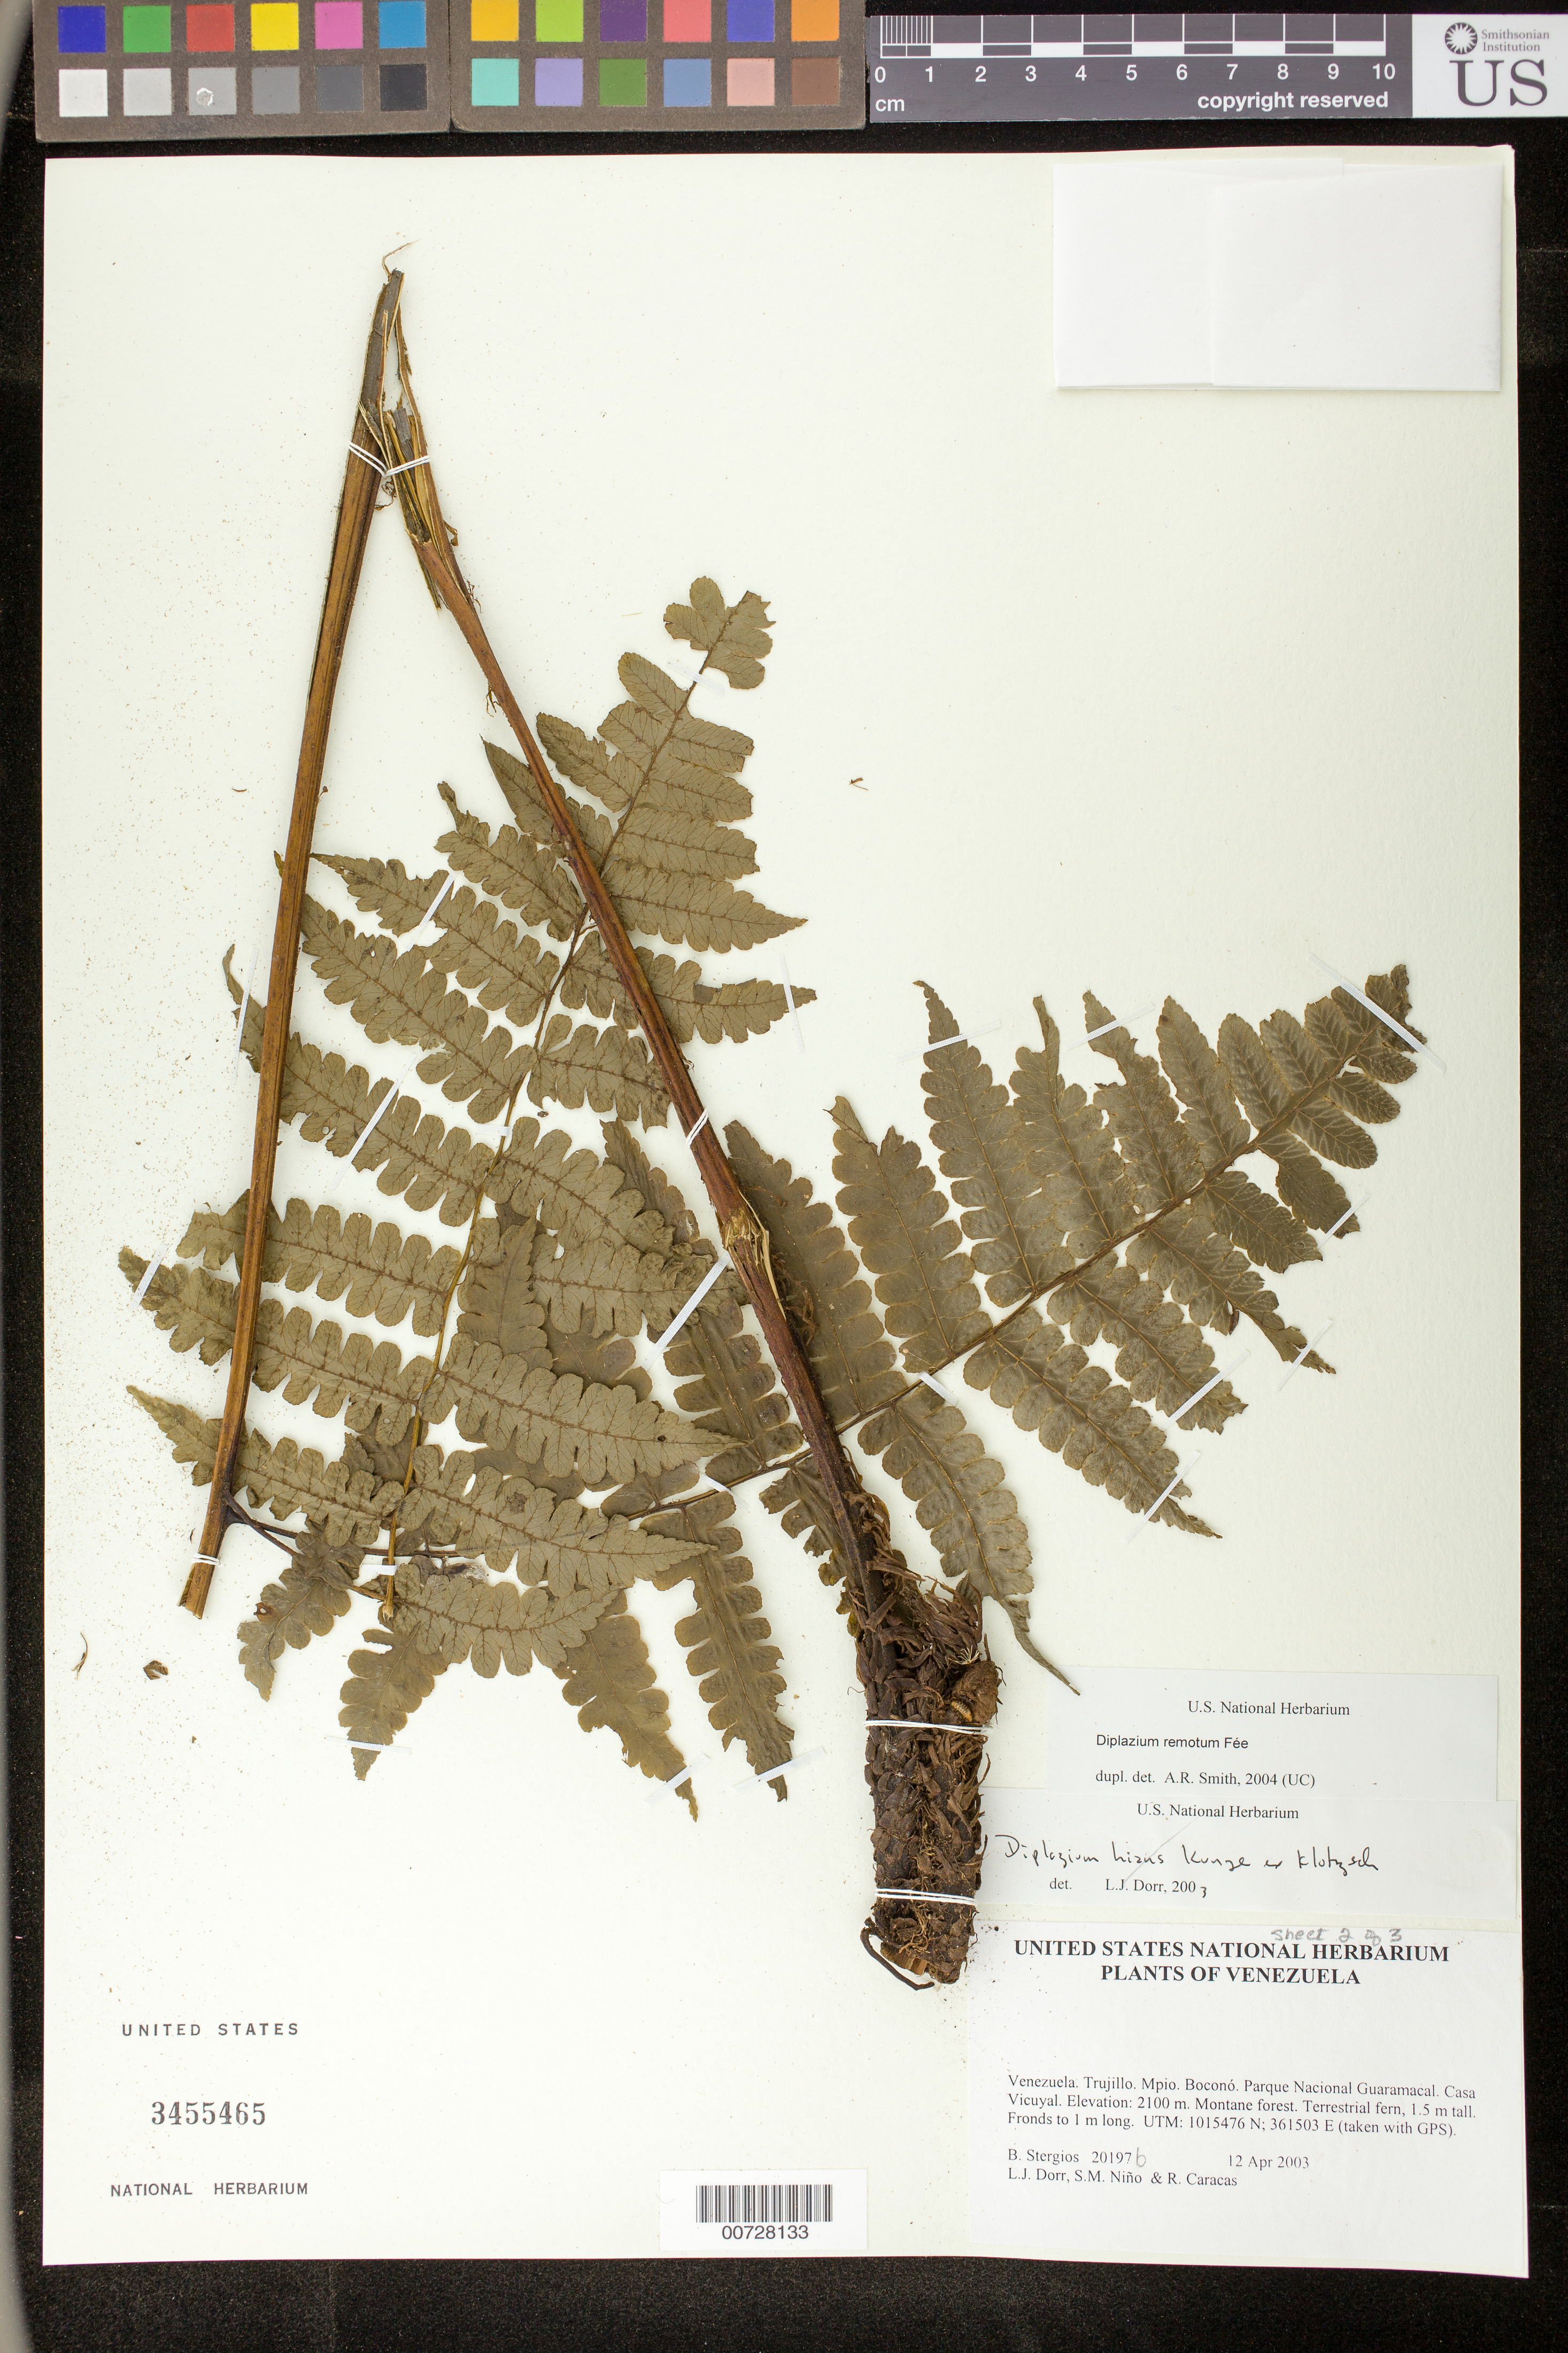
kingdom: Plantae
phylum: Tracheophyta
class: Polypodiopsida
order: Polypodiales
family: Athyriaceae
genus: Diplazium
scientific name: Diplazium remotum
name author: Fée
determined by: Smith, Alan R., (UC)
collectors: B. G. Stergios, L. J. Dorr, S. M. Niño & R. Caracas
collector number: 20197b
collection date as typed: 12 Apr 2003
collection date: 2003-04-12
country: Venezuela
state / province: Trujillo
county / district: Boconó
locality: Parque Nacional Guaramacal. Casa Vicuyal.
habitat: Montane forest.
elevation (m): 2100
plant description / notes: PORT, UC, US, VEN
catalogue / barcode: US 3455465